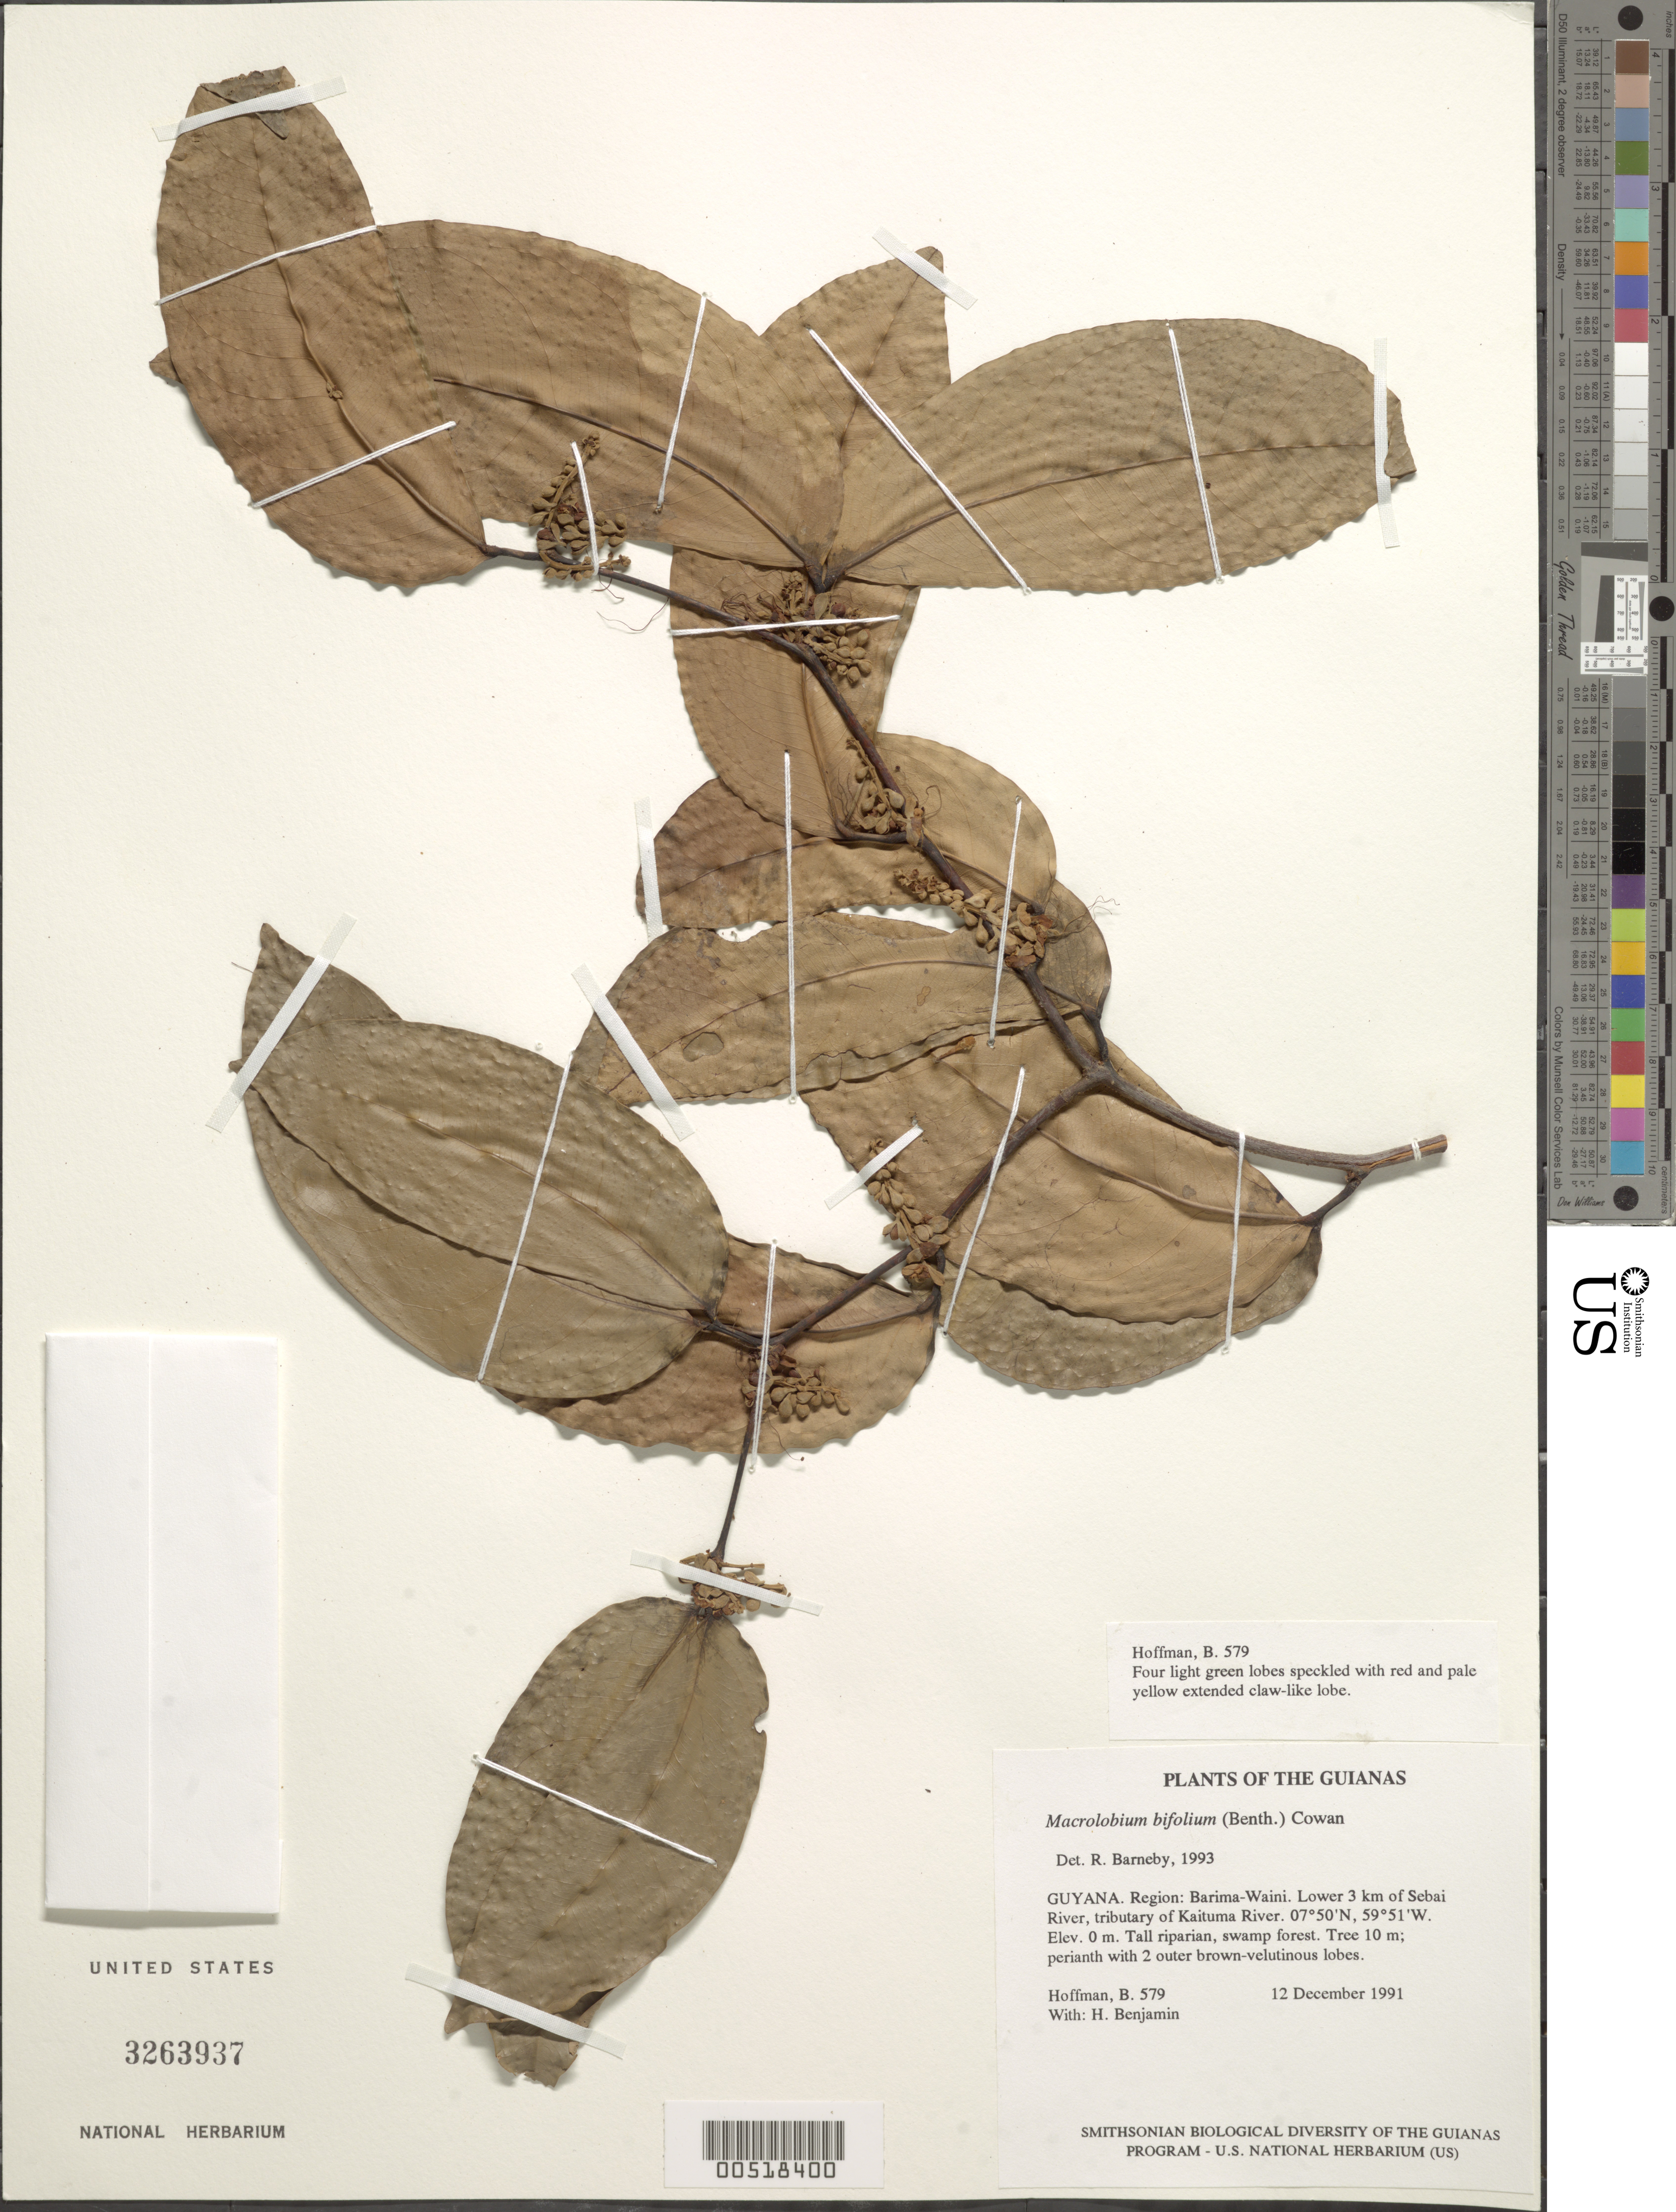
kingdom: Plantae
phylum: Tracheophyta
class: Magnoliopsida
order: Fabales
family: Fabaceae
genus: Macrolobium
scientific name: Macrolobium bifolium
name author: (Aubl.) Pers.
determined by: Barneby, Rupert C., (NY)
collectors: B. Hoffman & H. Benjamin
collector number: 579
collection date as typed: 12 December 1991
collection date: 1991-12-12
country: Guyana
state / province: Barima-Waini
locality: Lower 3 km of Sebai River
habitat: Tall riparian, swamp forest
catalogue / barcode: US 3263937